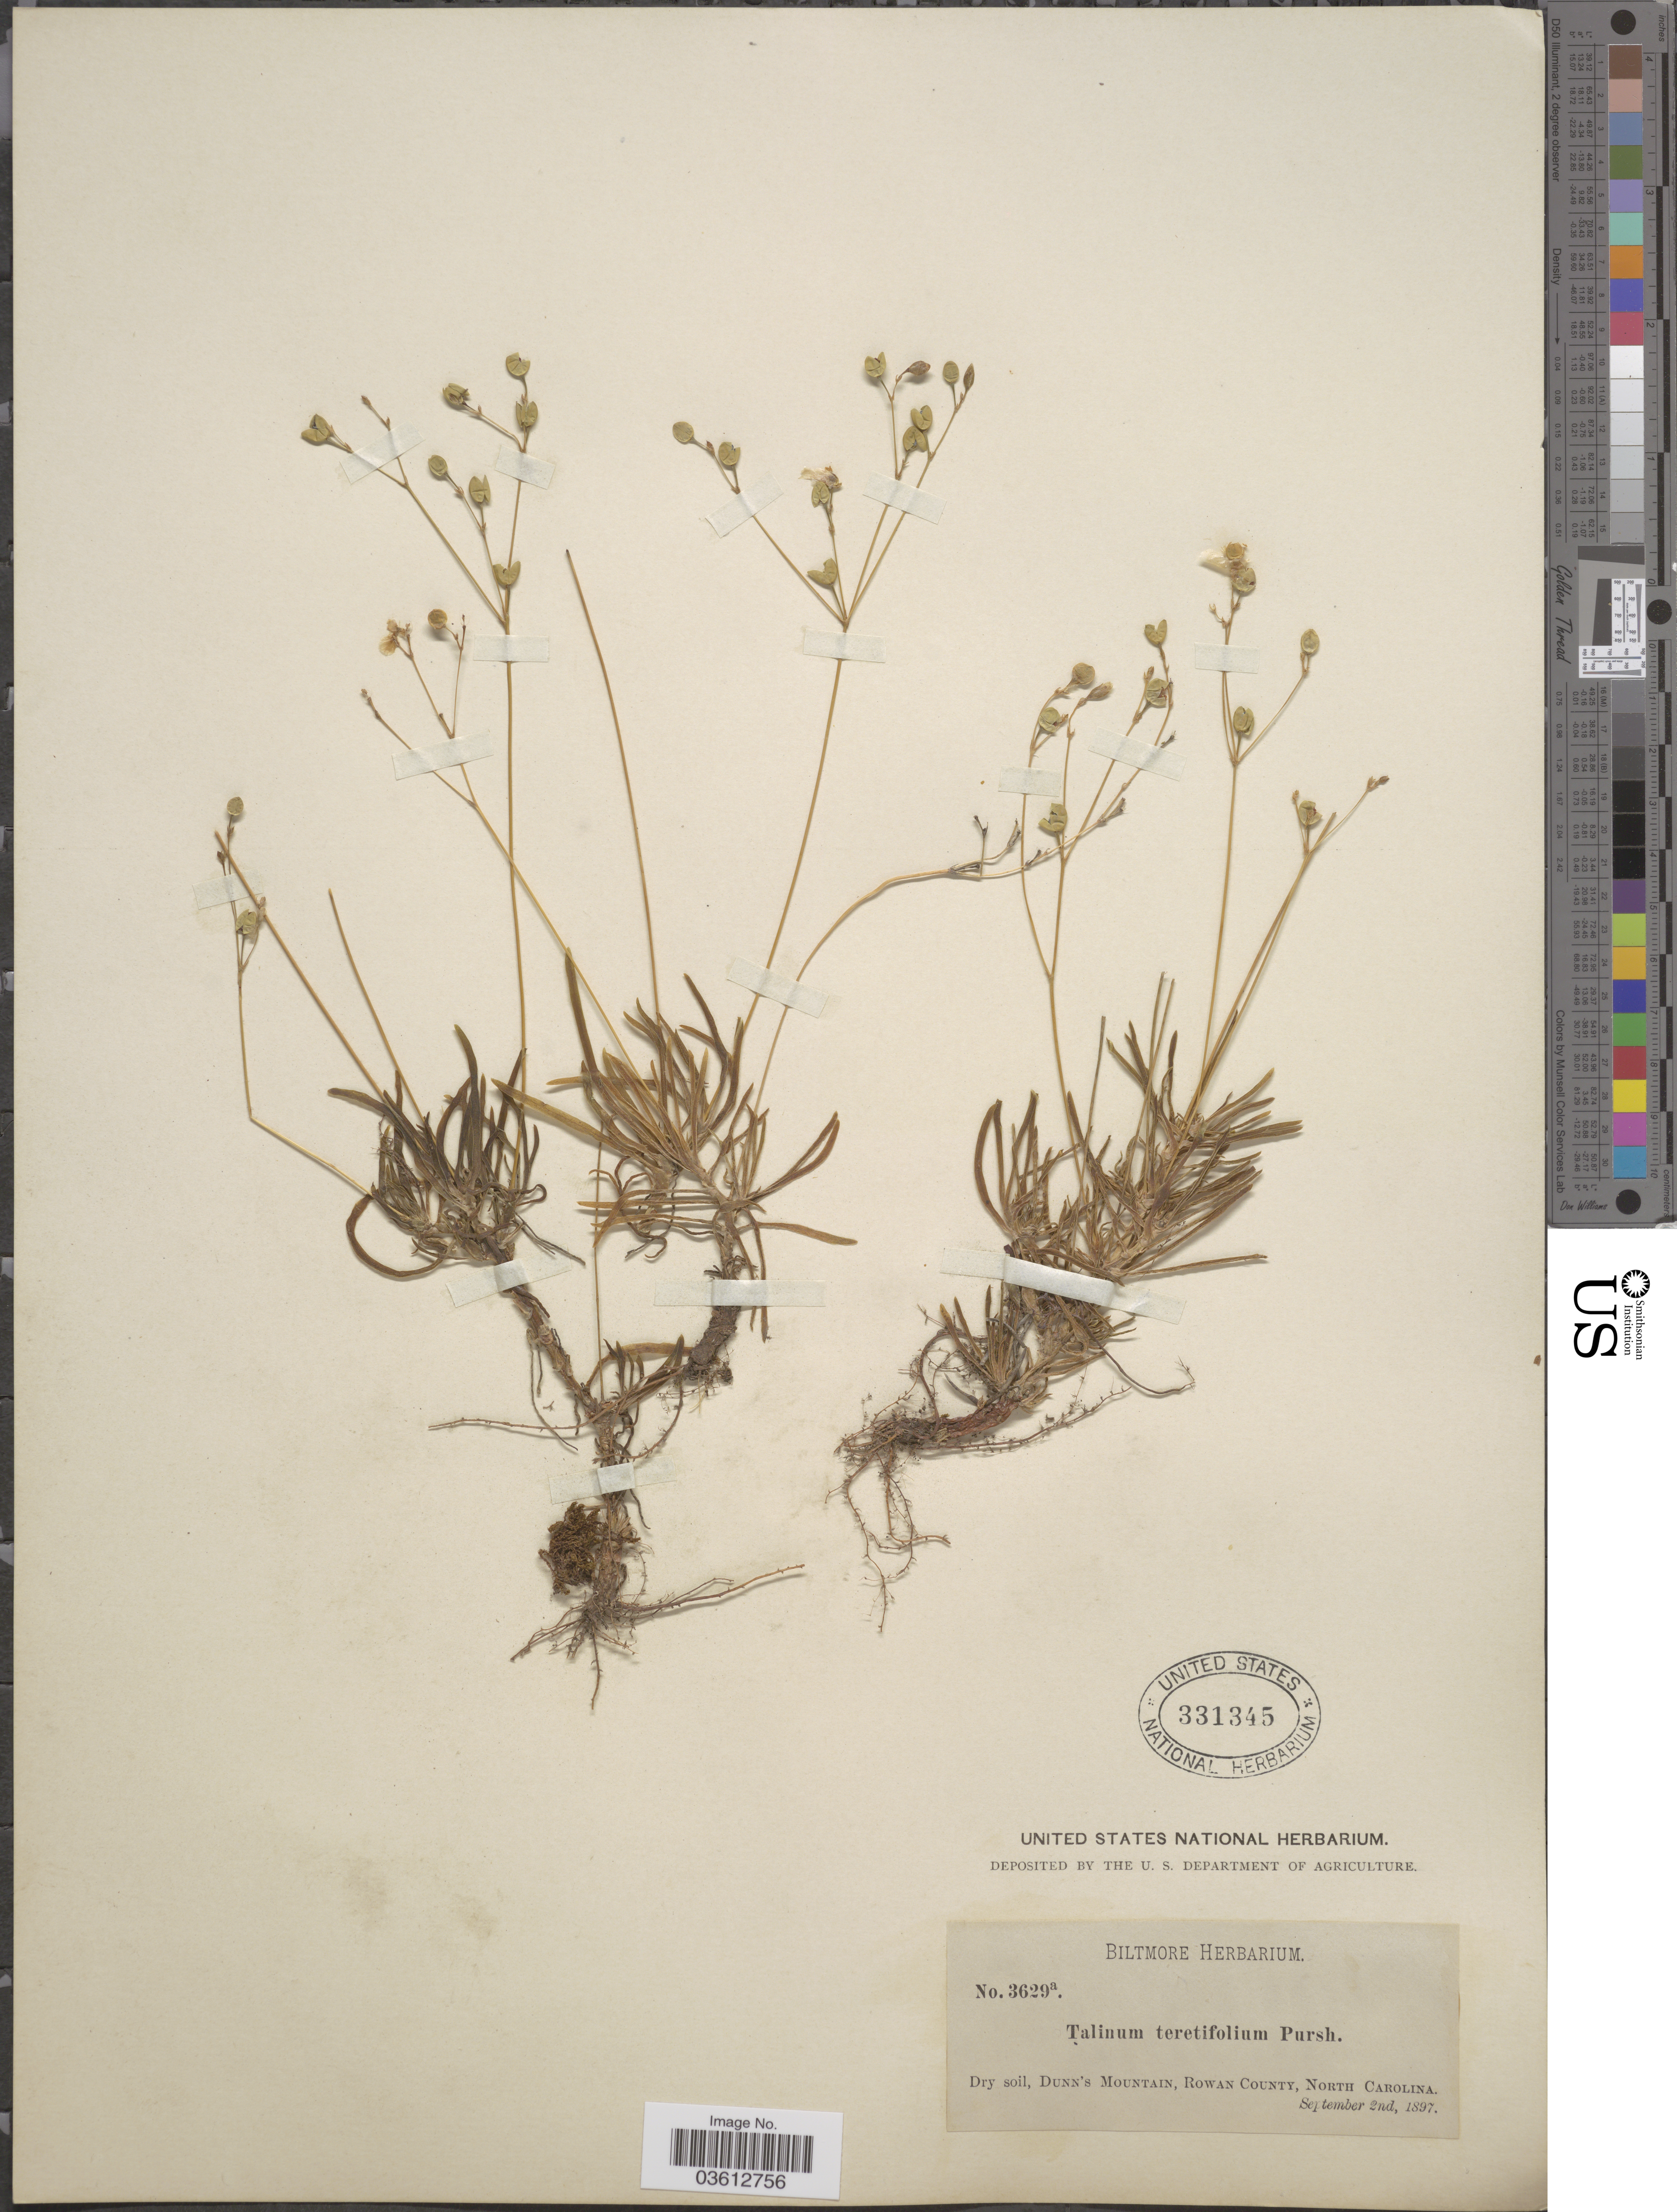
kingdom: Plantae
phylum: Tracheophyta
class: Magnoliopsida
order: Caryophyllales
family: Talinaceae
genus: Talinum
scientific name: Talinum teretifolium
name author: Pursh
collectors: ex herb. Biltmore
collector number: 3629a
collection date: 1897-09-02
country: United States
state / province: North Carolina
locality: Dunn's Mountain, Rowan County.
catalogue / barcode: US 331345